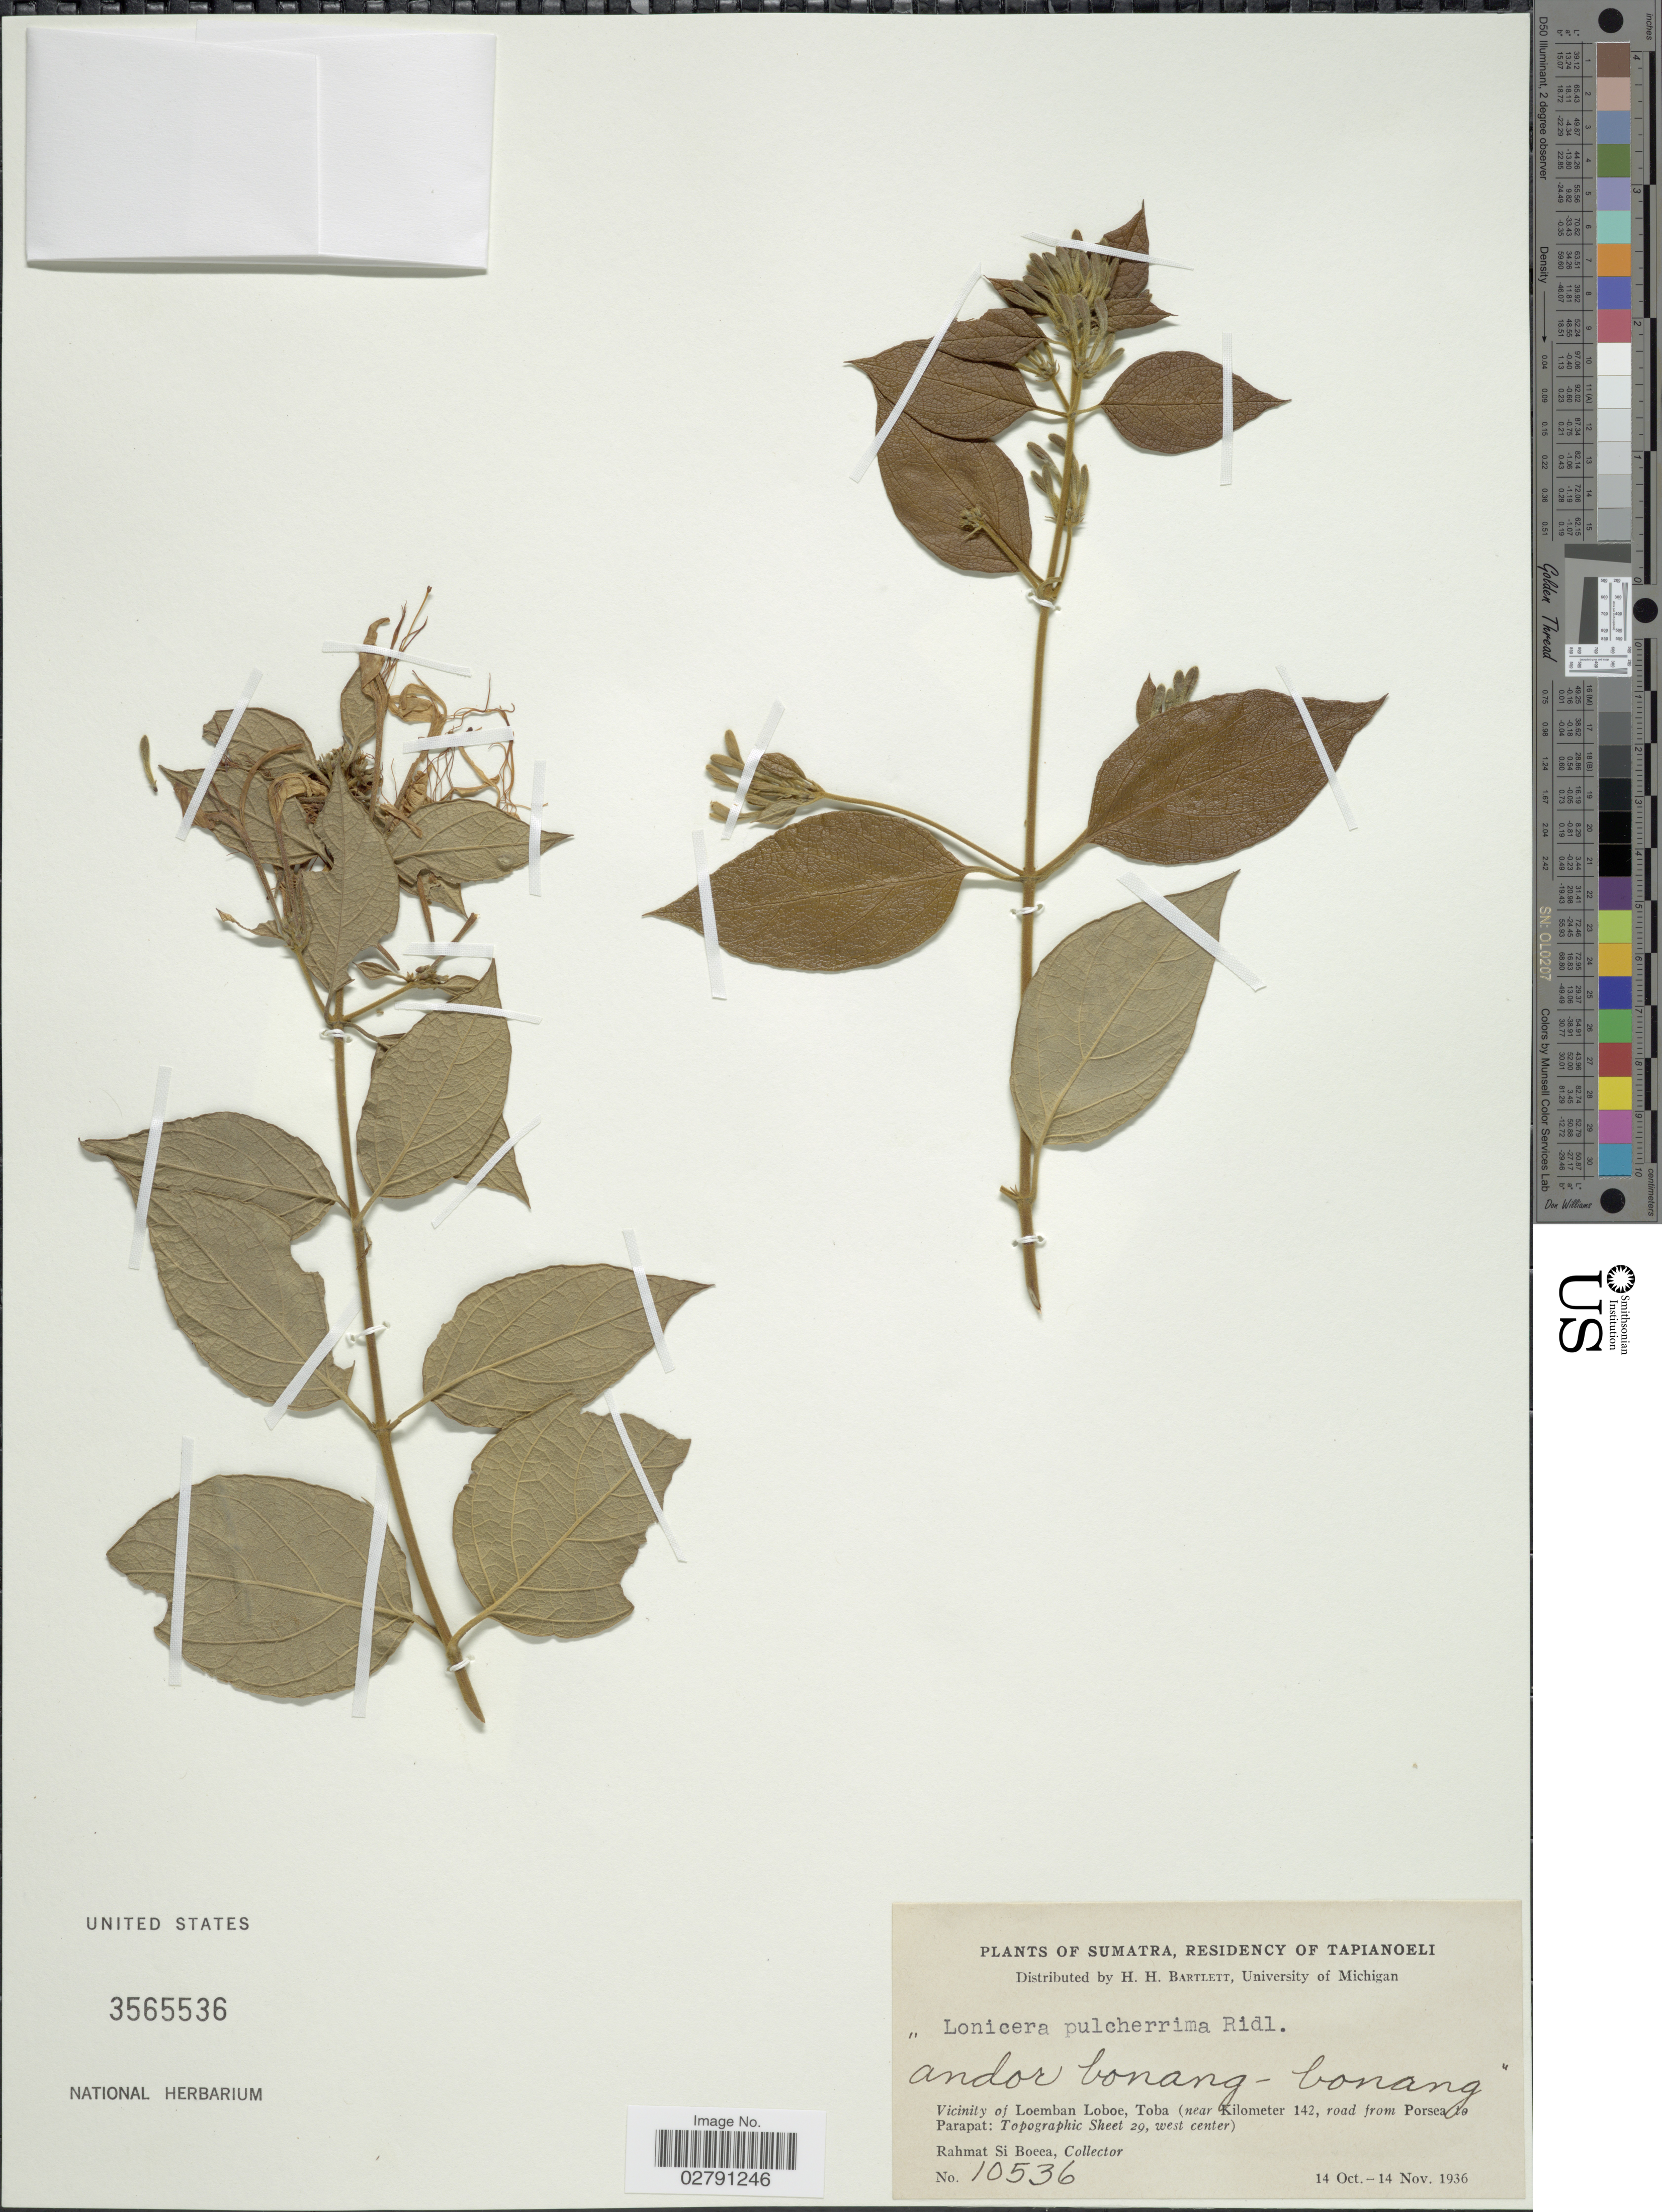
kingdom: Plantae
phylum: Tracheophyta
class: Magnoliopsida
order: Dipsacales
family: Caprifoliaceae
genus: Lonicera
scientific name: Lonicera pulcherrima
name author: Ridl.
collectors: Rahmat Si Boeea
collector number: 10536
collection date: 1936-10-14/1936-11-14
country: Indonesia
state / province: Sumatra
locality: Residency of Tapianoeli. Vicinity of Loemban Loboe, Toba (near Kilometer 142, road from Porsea to Parapat: Topographic Sheet 29, west center). andor bonag-bonang.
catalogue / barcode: US 3565536